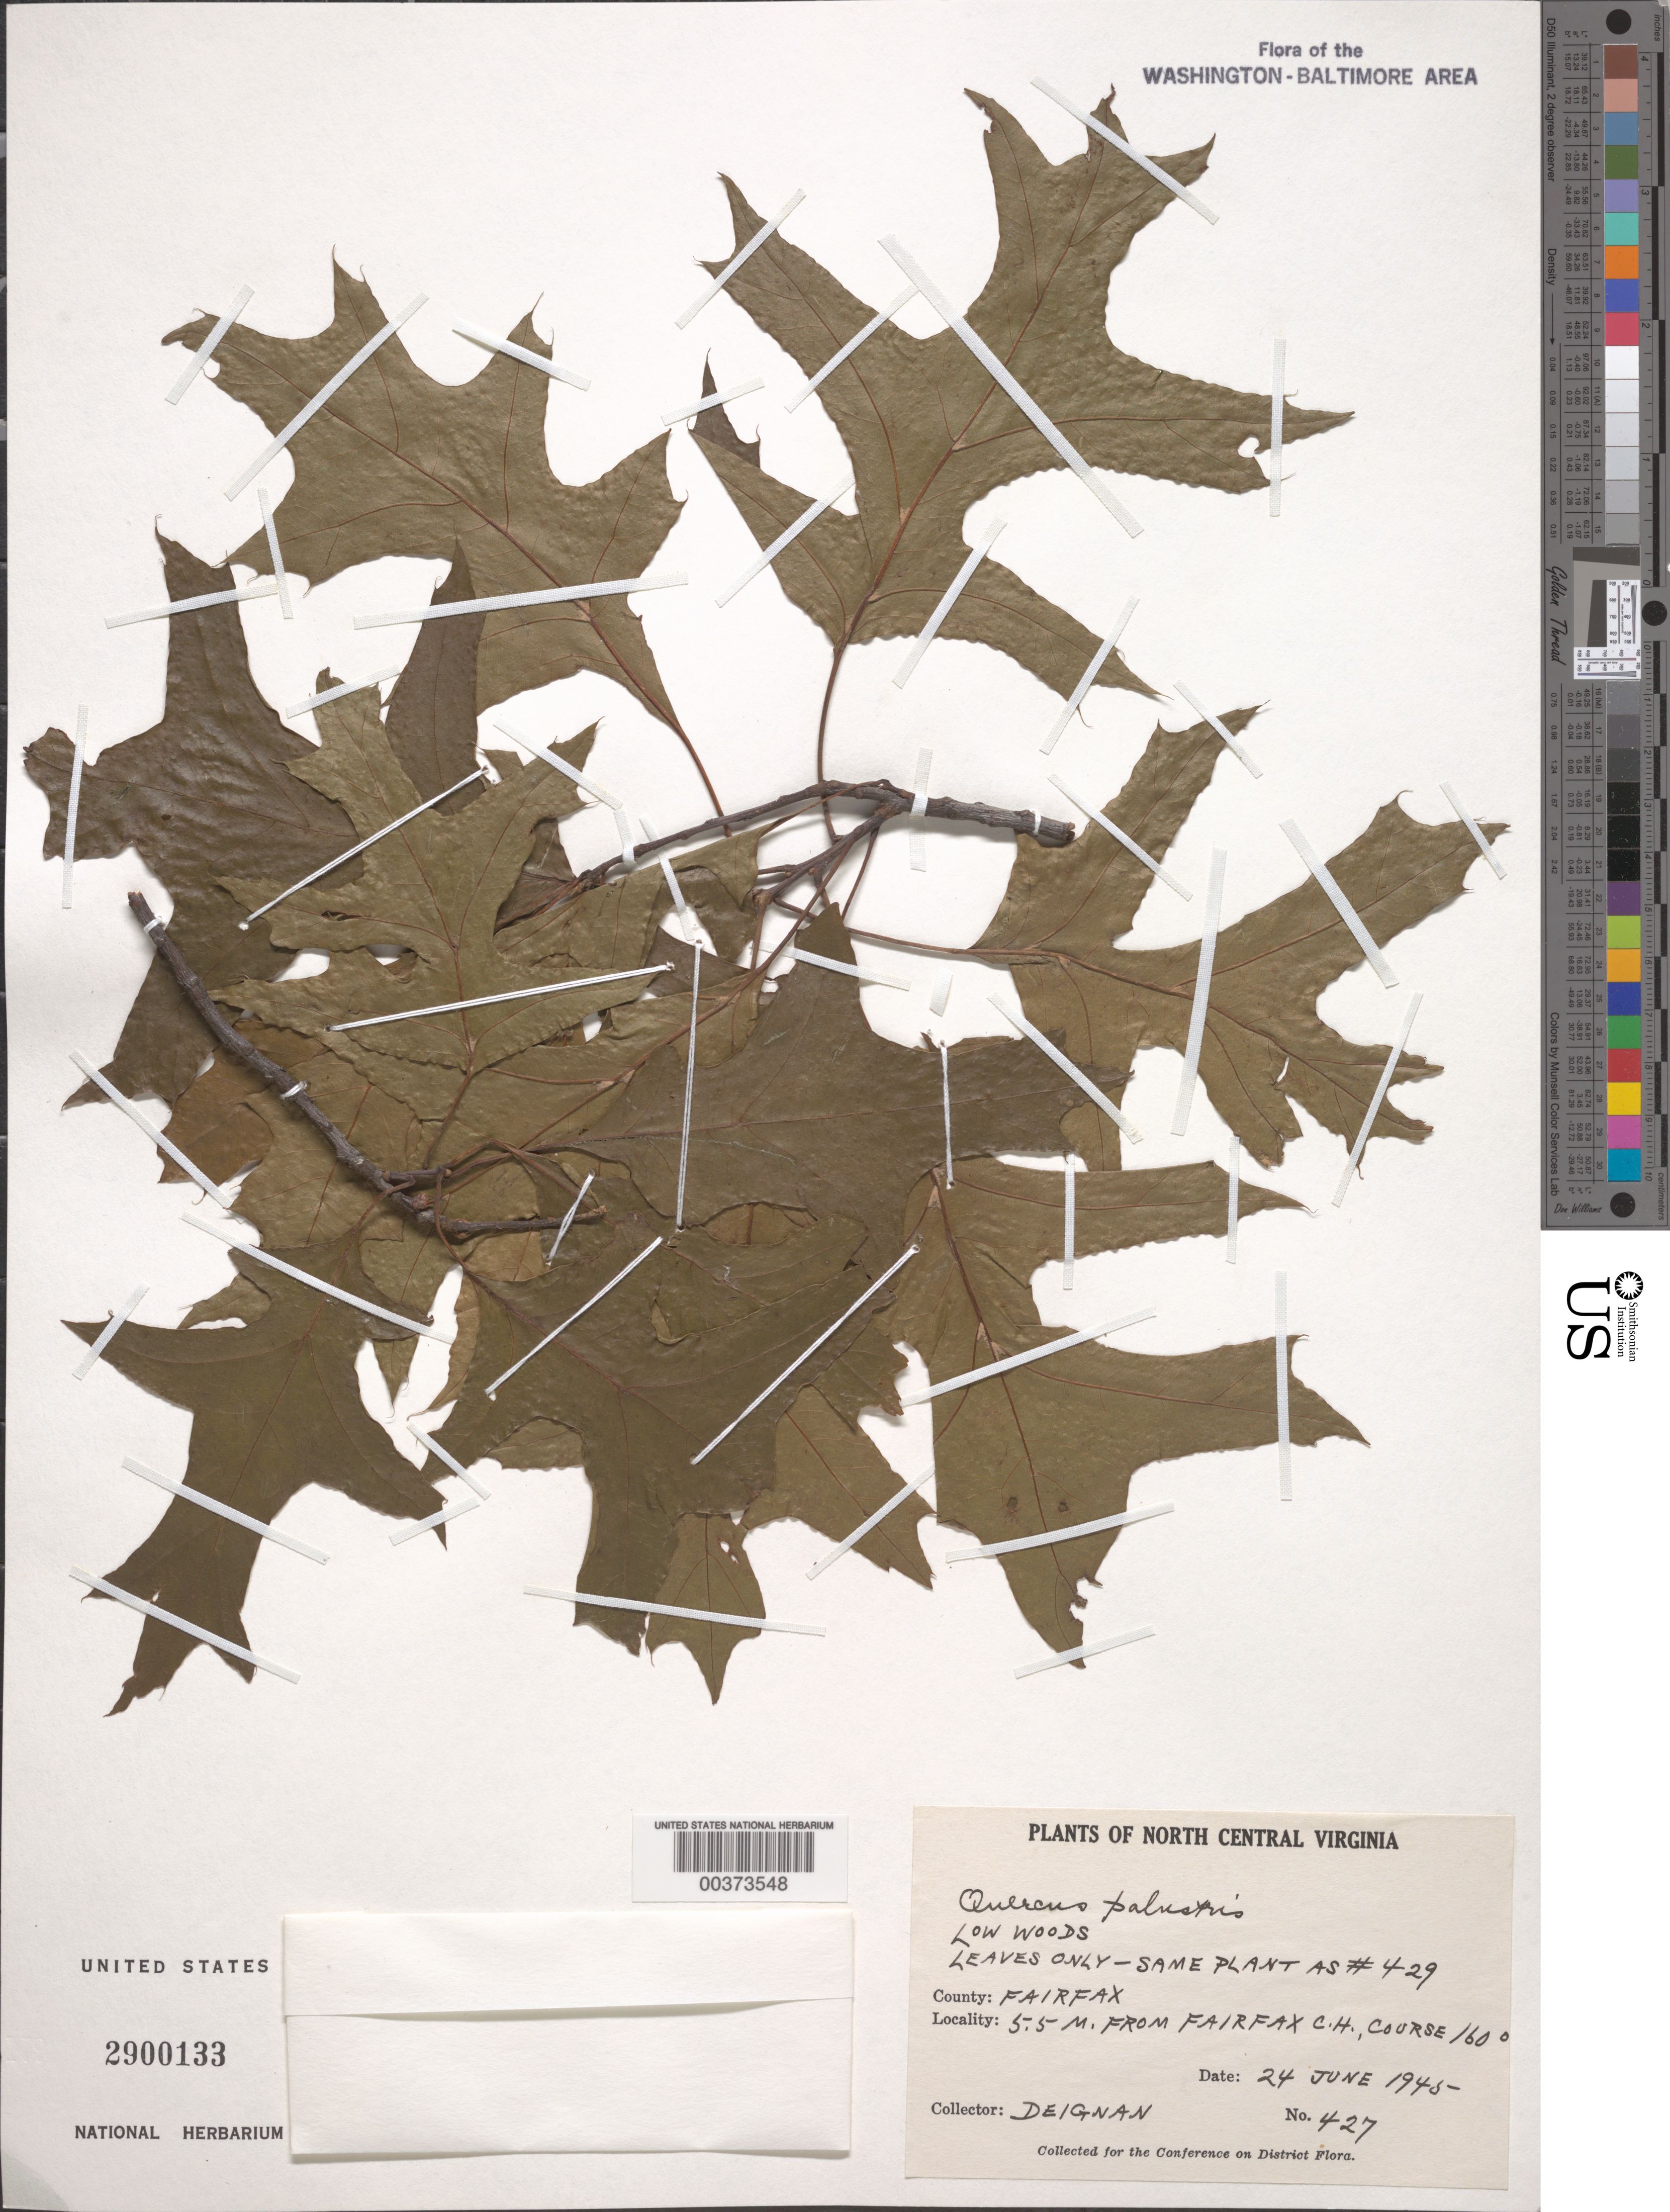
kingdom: Plantae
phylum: Tracheophyta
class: Magnoliopsida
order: Fagales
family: Fagaceae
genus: Quercus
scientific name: Quercus palustris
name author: Münchh.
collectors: H. Deignan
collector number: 427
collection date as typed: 24 Jun 1945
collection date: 1945-06-24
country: United States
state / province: Virginia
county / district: Fairfax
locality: Low woods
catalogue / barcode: US 2900133